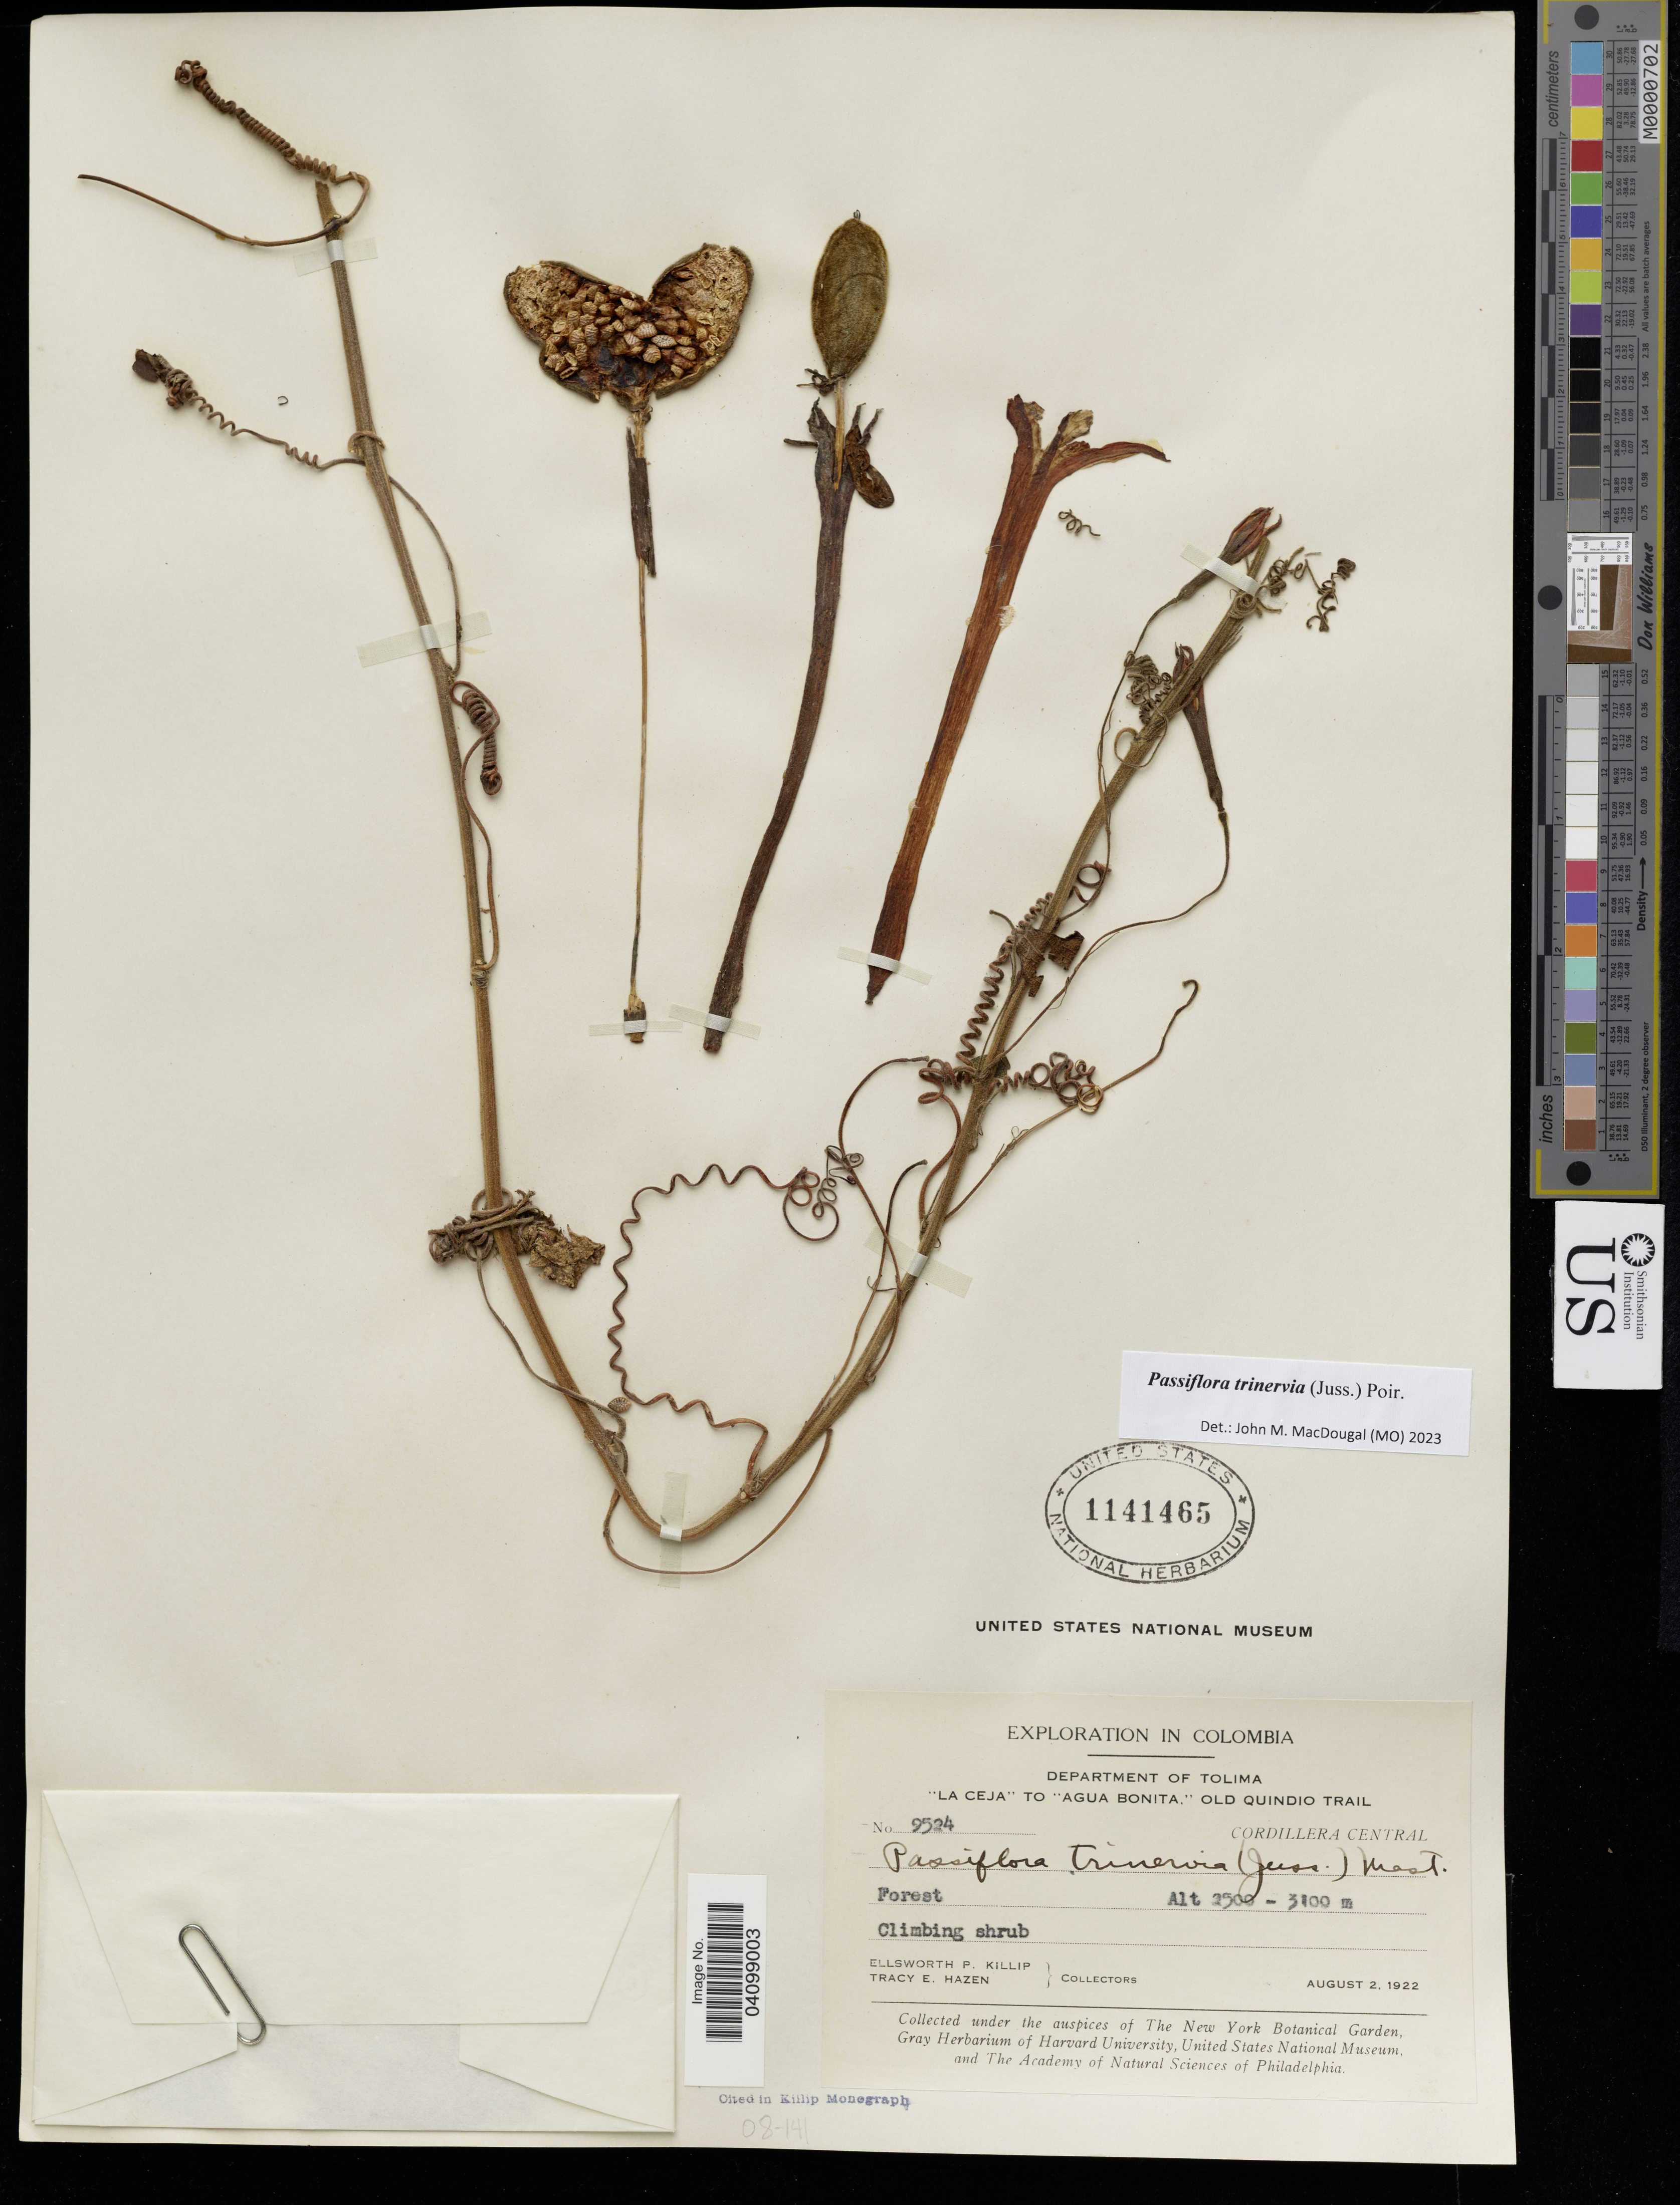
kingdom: Plantae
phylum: Tracheophyta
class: Magnoliopsida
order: Malpighiales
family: Passifloraceae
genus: Passiflora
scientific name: Passiflora trinervia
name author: (Juss.) Poir.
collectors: E. Killip & T. E. Hazen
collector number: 9524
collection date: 1922-08-02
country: Colombia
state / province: Tolima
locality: "La Ceja" to "Agua Bonita." Old Quindio Trail. Cordillera Central.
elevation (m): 2500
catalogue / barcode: US 1141465